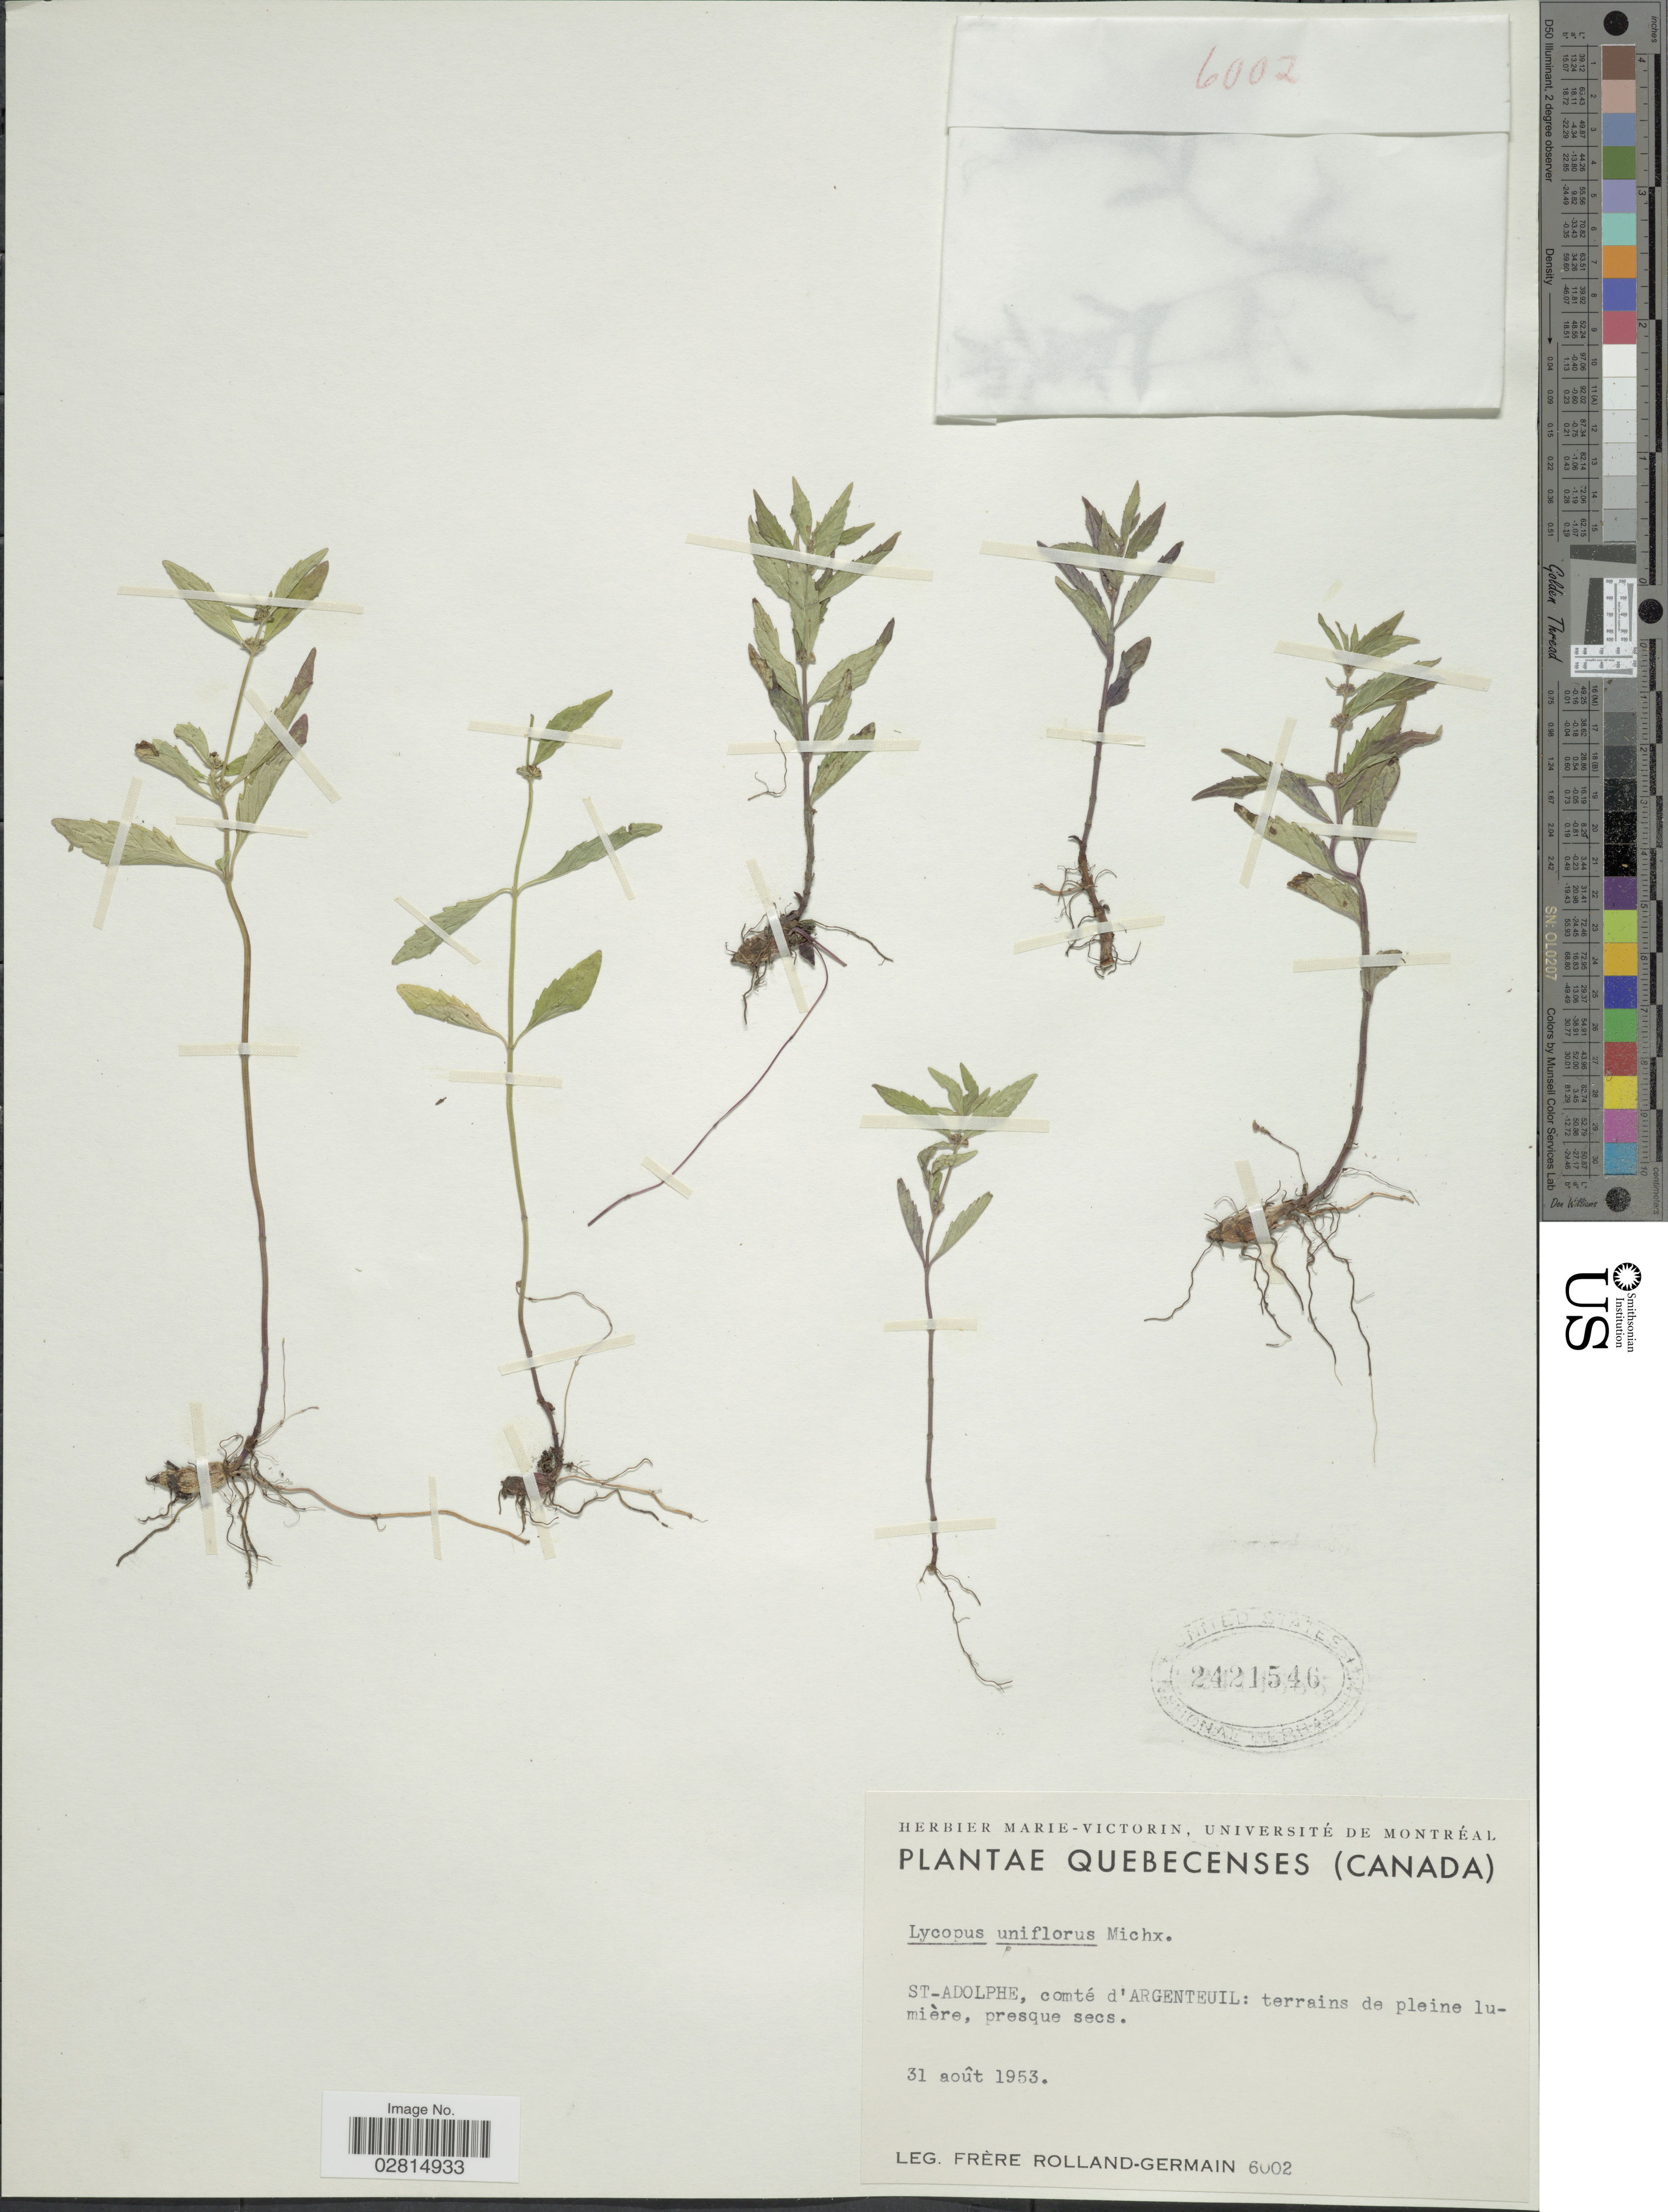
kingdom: Plantae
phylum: Tracheophyta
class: Magnoliopsida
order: Lamiales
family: Lamiaceae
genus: Lycopus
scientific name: Lycopus uniflorus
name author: Michx.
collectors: Rolland-Germain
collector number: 6002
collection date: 1953-08-31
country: Canada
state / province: Quebec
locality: St-Adolphe, comté d'Argenteuil.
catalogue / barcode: US 2421546